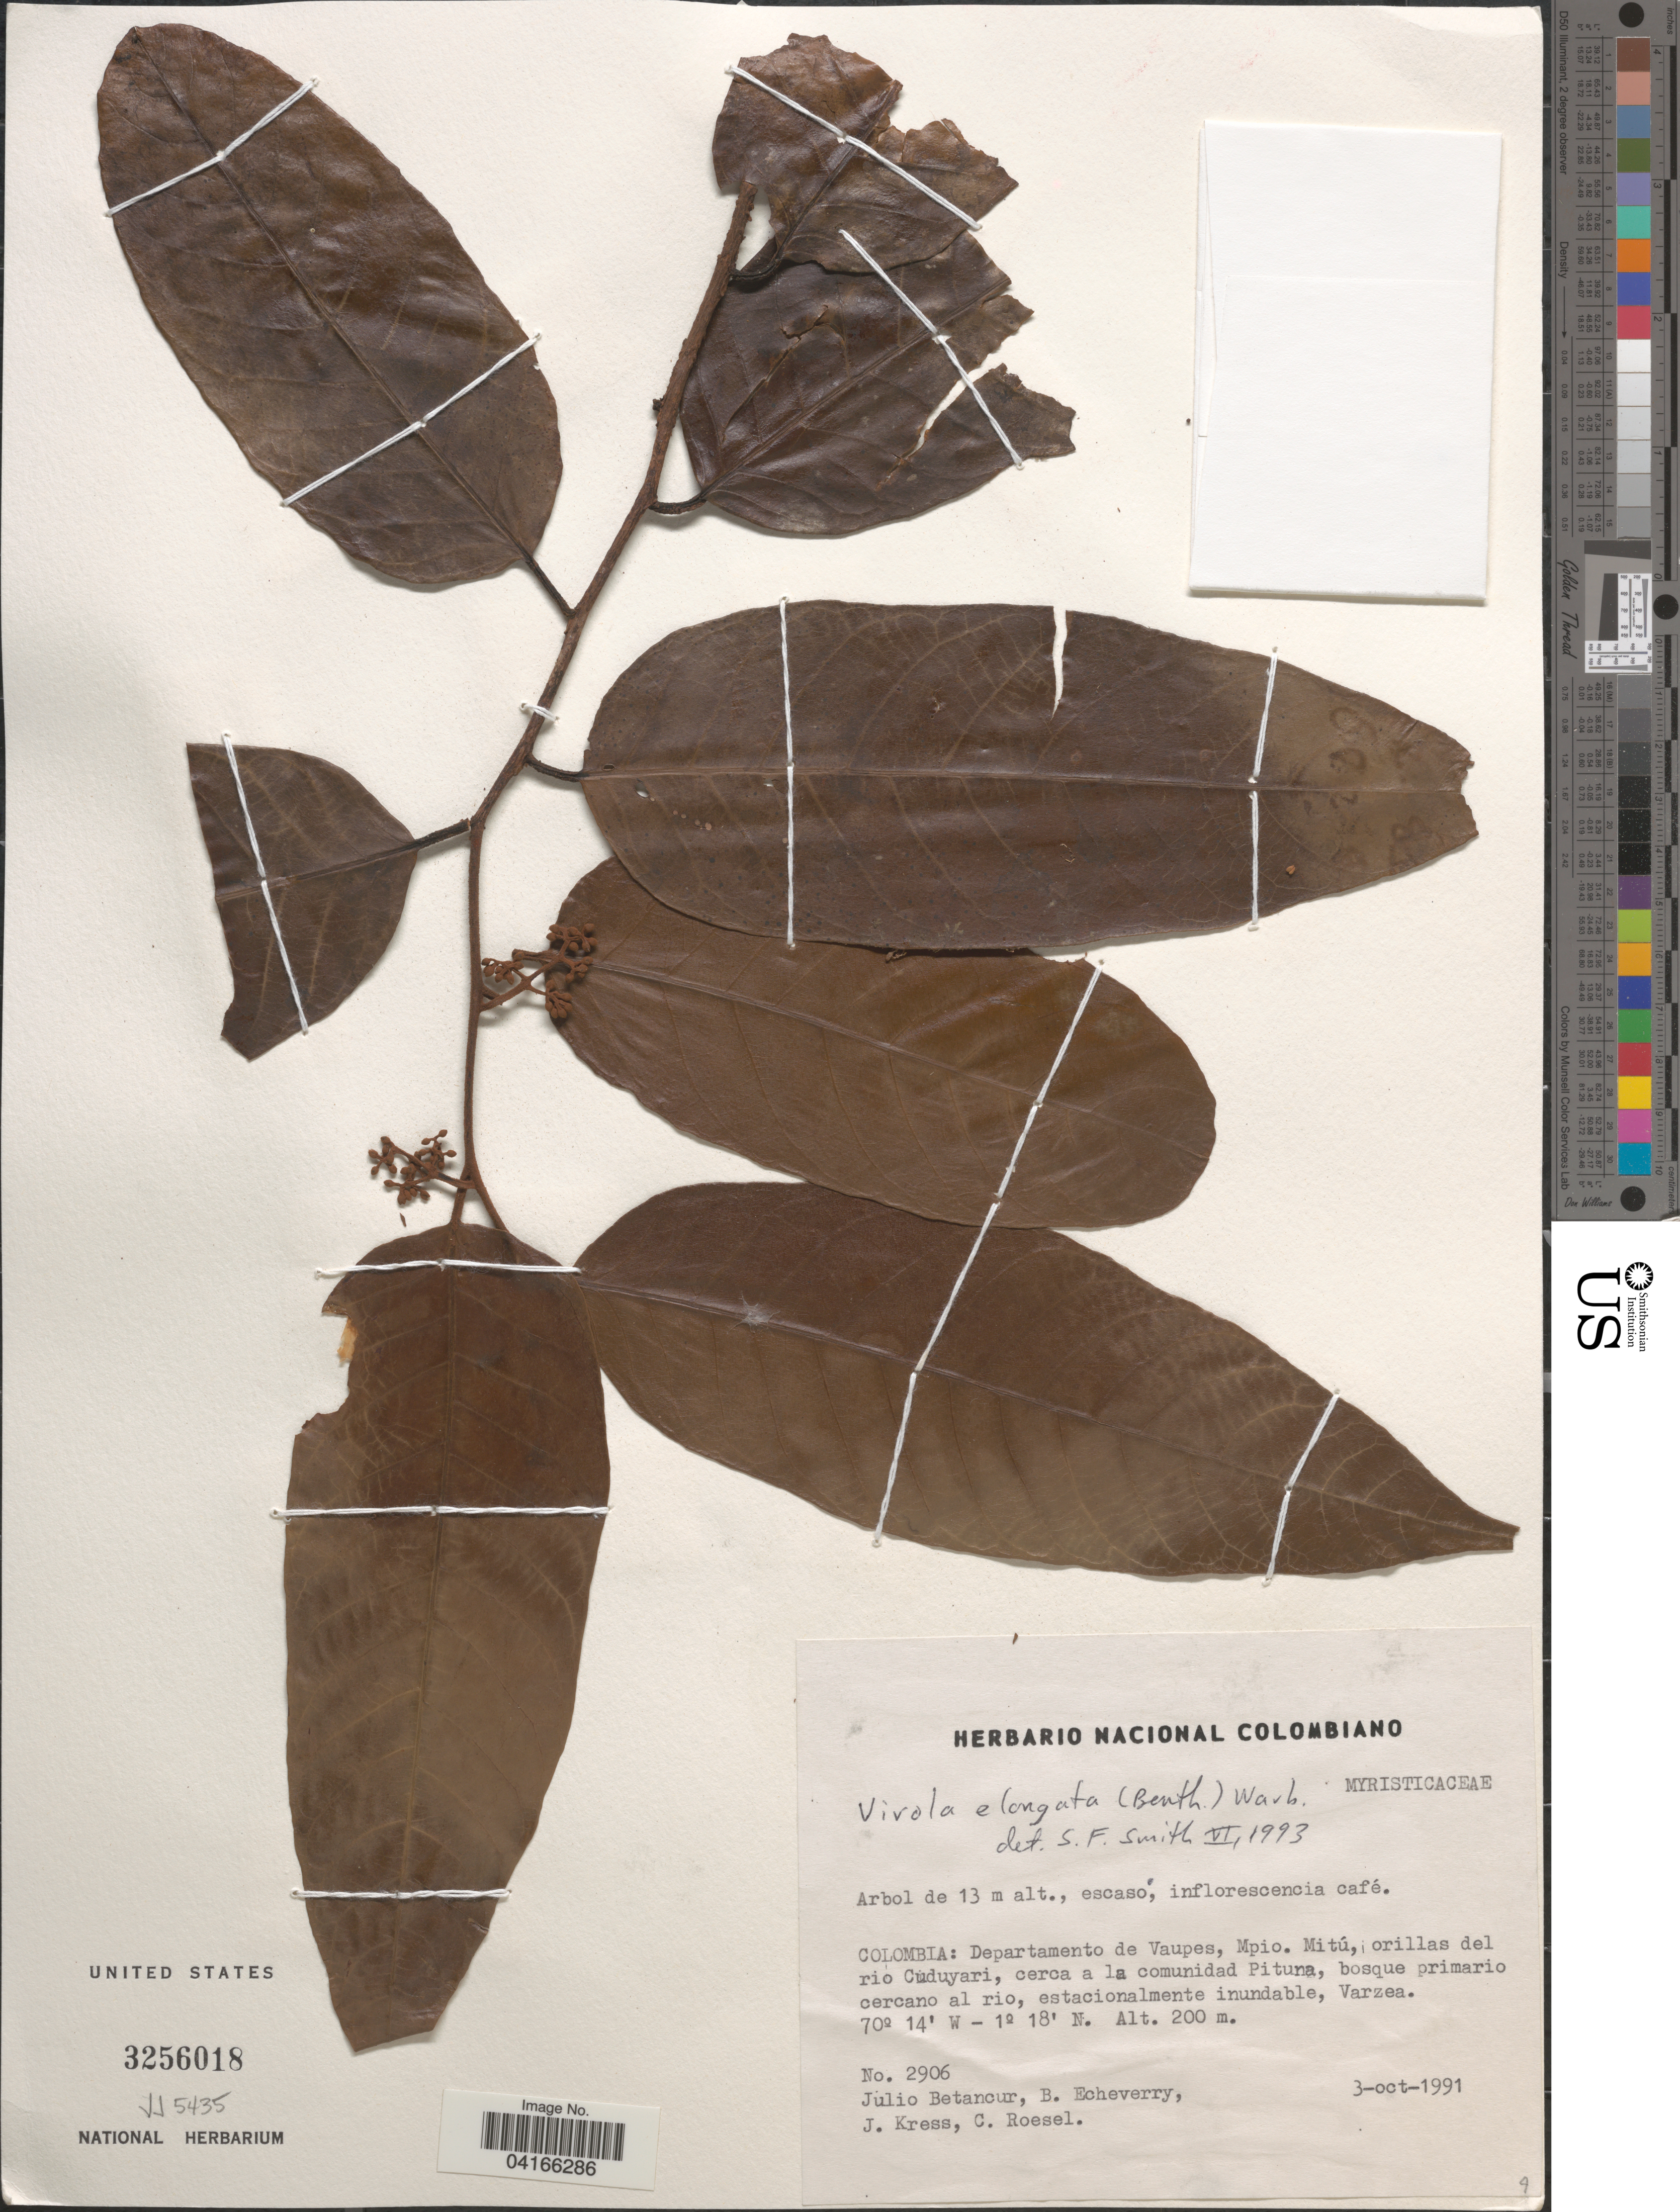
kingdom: Plantae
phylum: Tracheophyta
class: Magnoliopsida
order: Magnoliales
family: Myristicaceae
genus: Virola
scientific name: Virola elongata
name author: (Benth.) Warb.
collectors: J. Betancur, B. Echeverry, J. Kress & C. S. Roesel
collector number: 2906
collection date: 1991-10-03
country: Colombia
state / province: Vaupés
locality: Departamento de Vaupes, Mpio. Mitú, orillas del rio Cuduyari, cerca a la comunidad Pituna, bosque primario cercano al rio, estacionalmente inundable, Varzea.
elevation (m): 200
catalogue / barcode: US 3256018